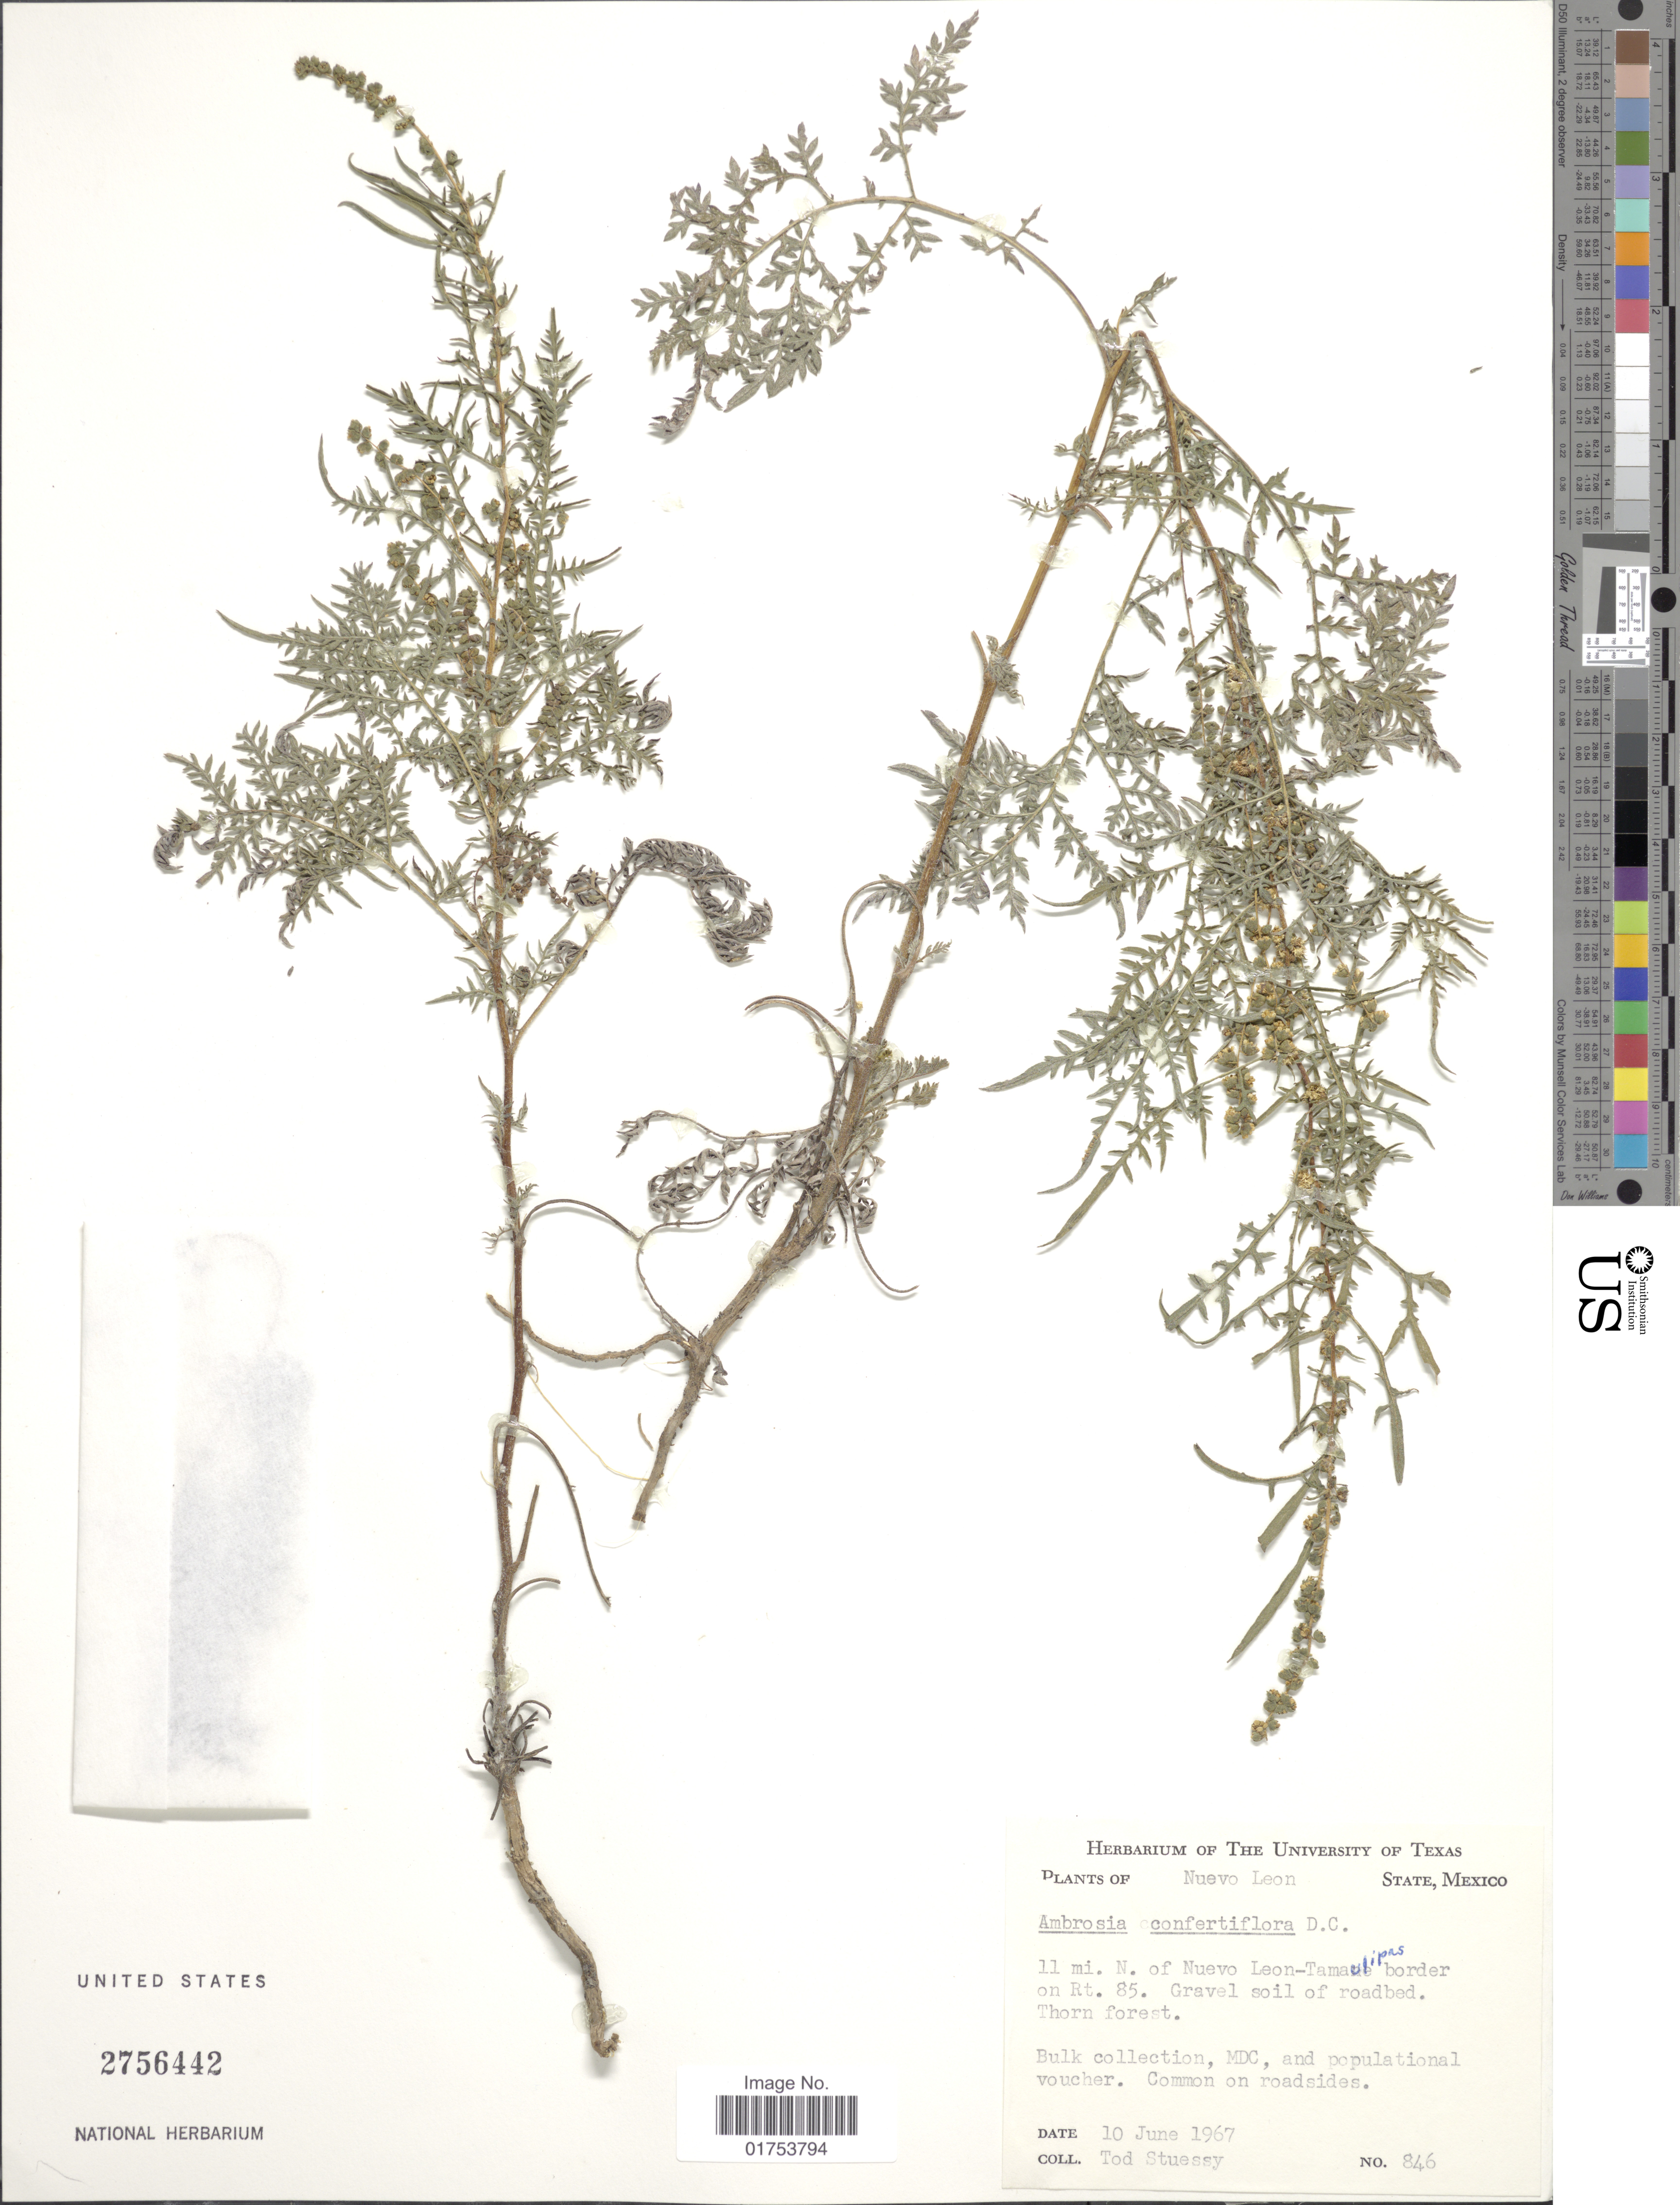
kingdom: Plantae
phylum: Tracheophyta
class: Magnoliopsida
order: Asterales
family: Asteraceae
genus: Ambrosia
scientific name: Ambrosia confertiflora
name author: DC.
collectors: T. Stuessy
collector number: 846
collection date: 1967-06-10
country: Mexico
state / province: Nuevo León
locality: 11 mi. N. of Nuevo Leon-Tamaulipas border on Rt. 85.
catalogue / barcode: US 2756442